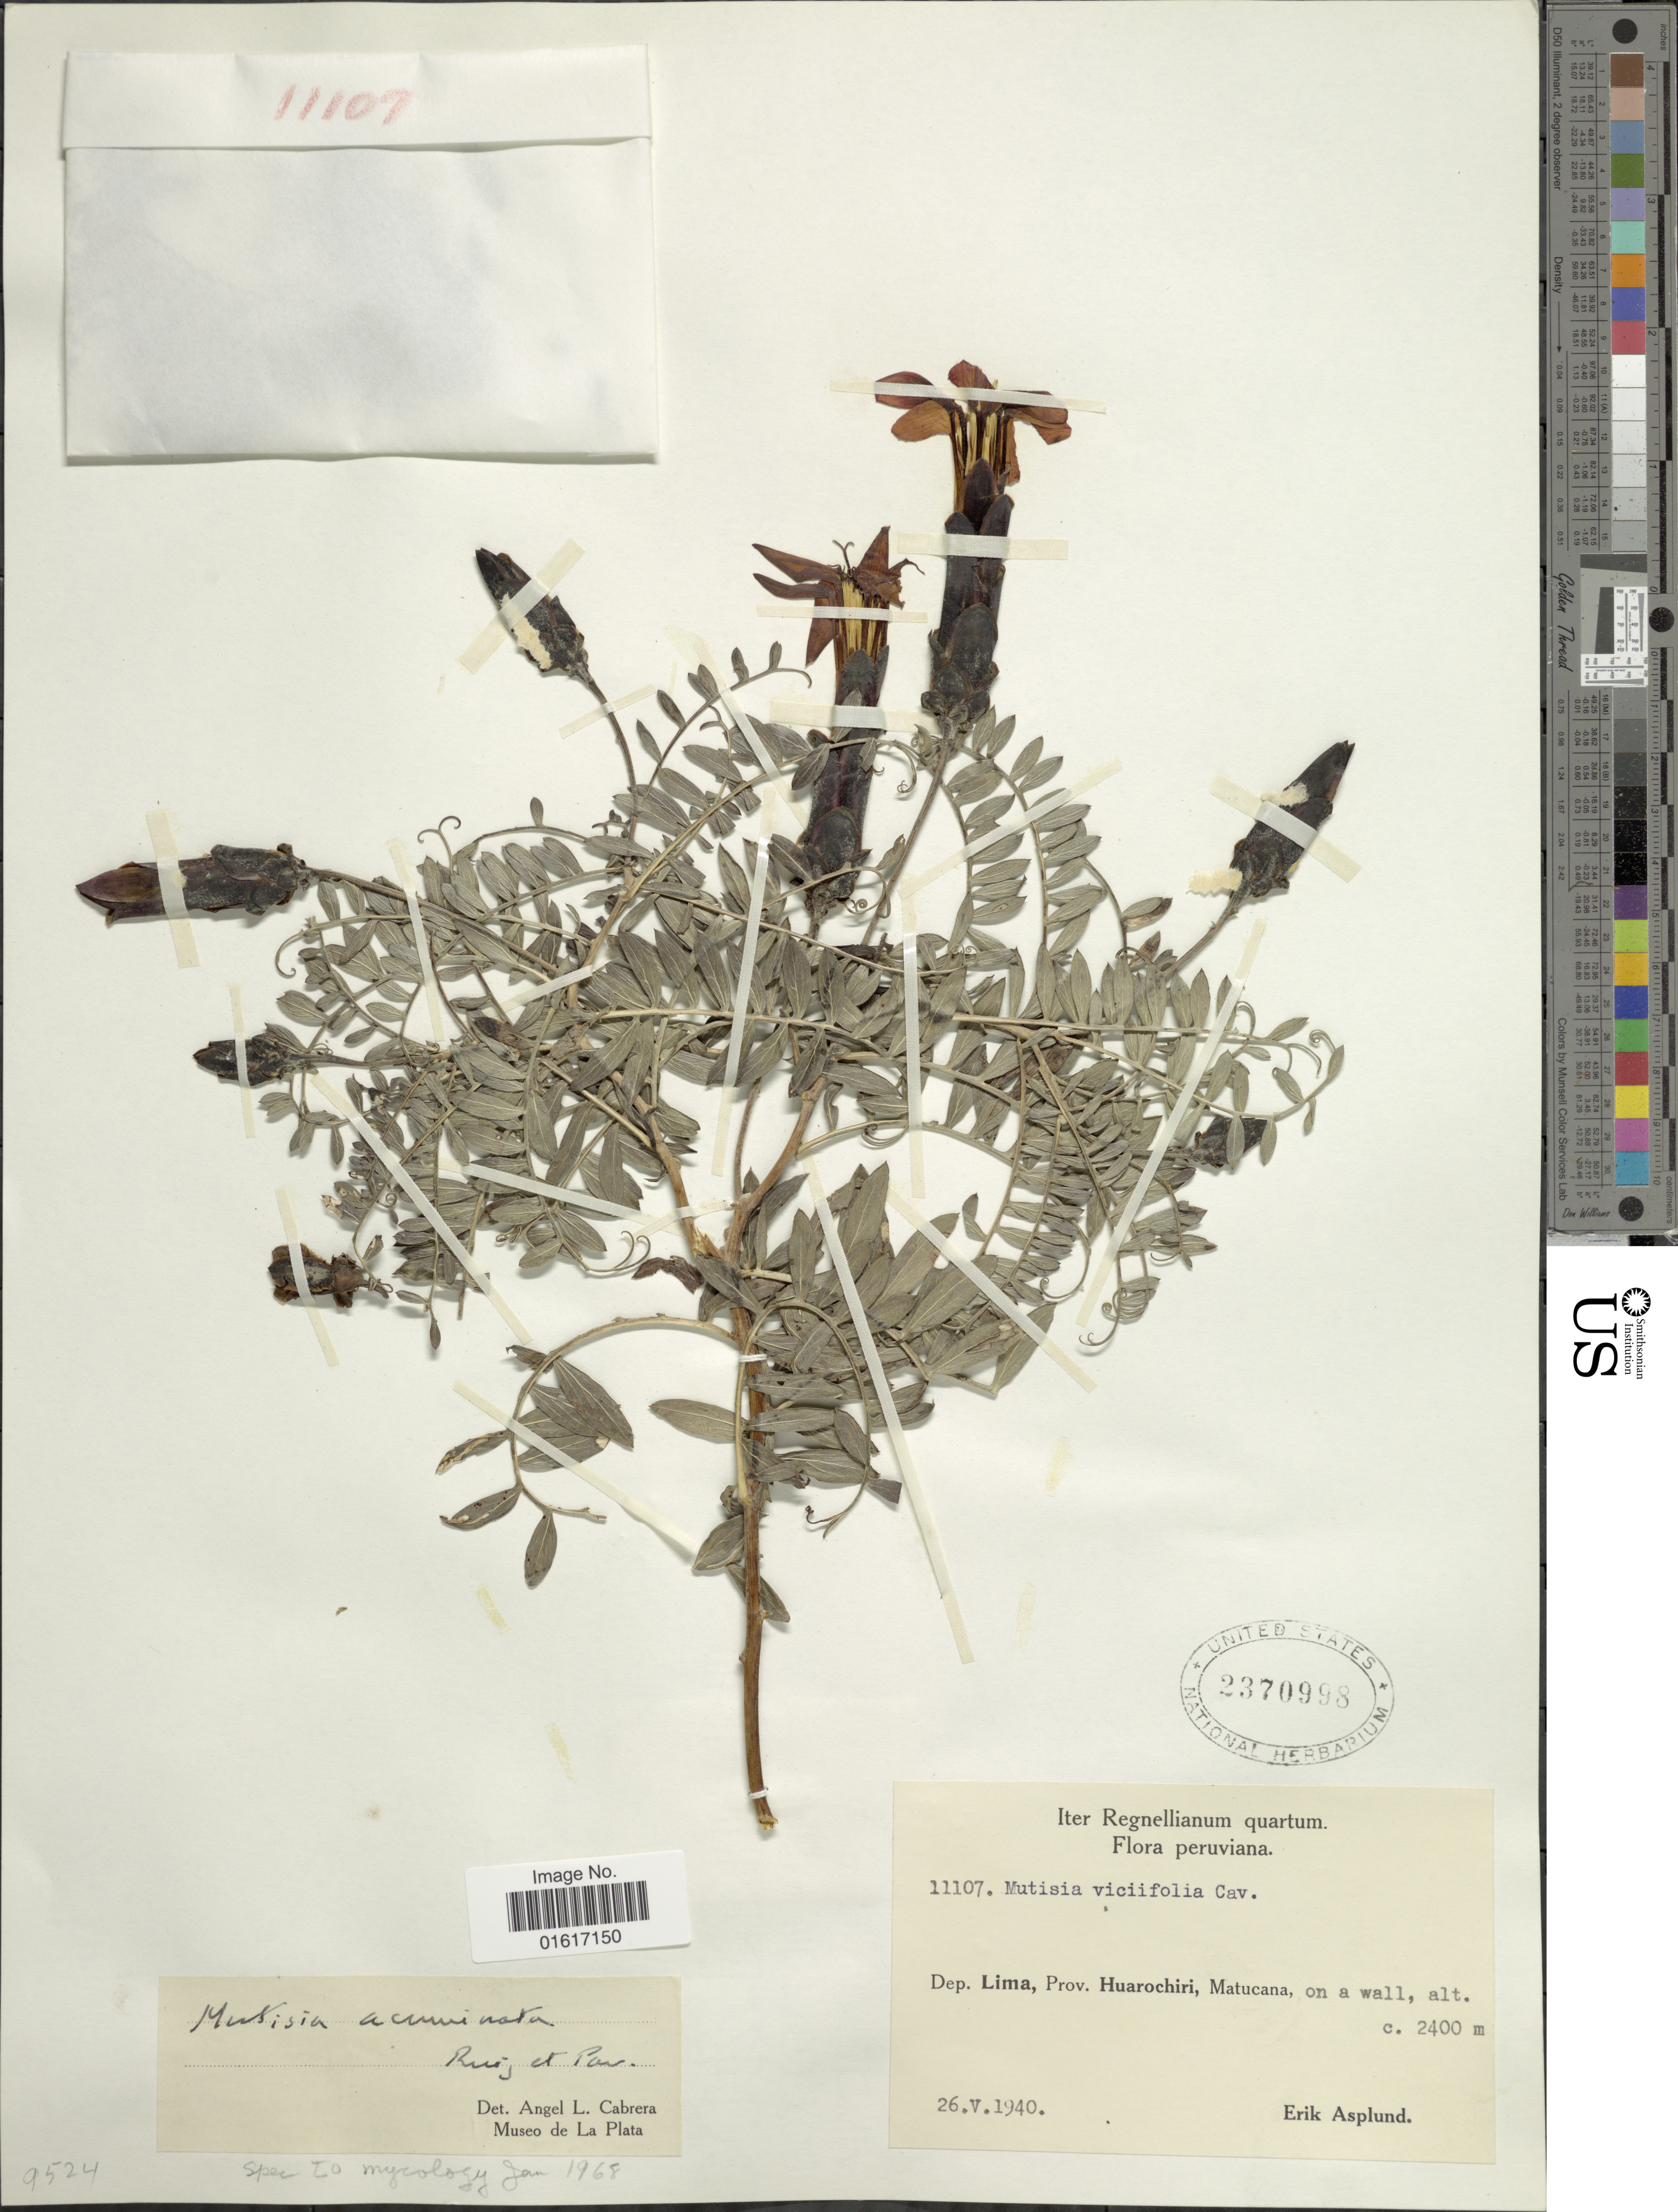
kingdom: Plantae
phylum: Tracheophyta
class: Magnoliopsida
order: Asterales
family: Asteraceae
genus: Mutisia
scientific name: Mutisia acuminata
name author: Ruiz & Pav.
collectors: E. Asplund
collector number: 11107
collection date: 1940-05-26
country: Peru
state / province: Lima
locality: Prov. Huarochiri, Matucana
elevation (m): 2400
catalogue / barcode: US 2370998